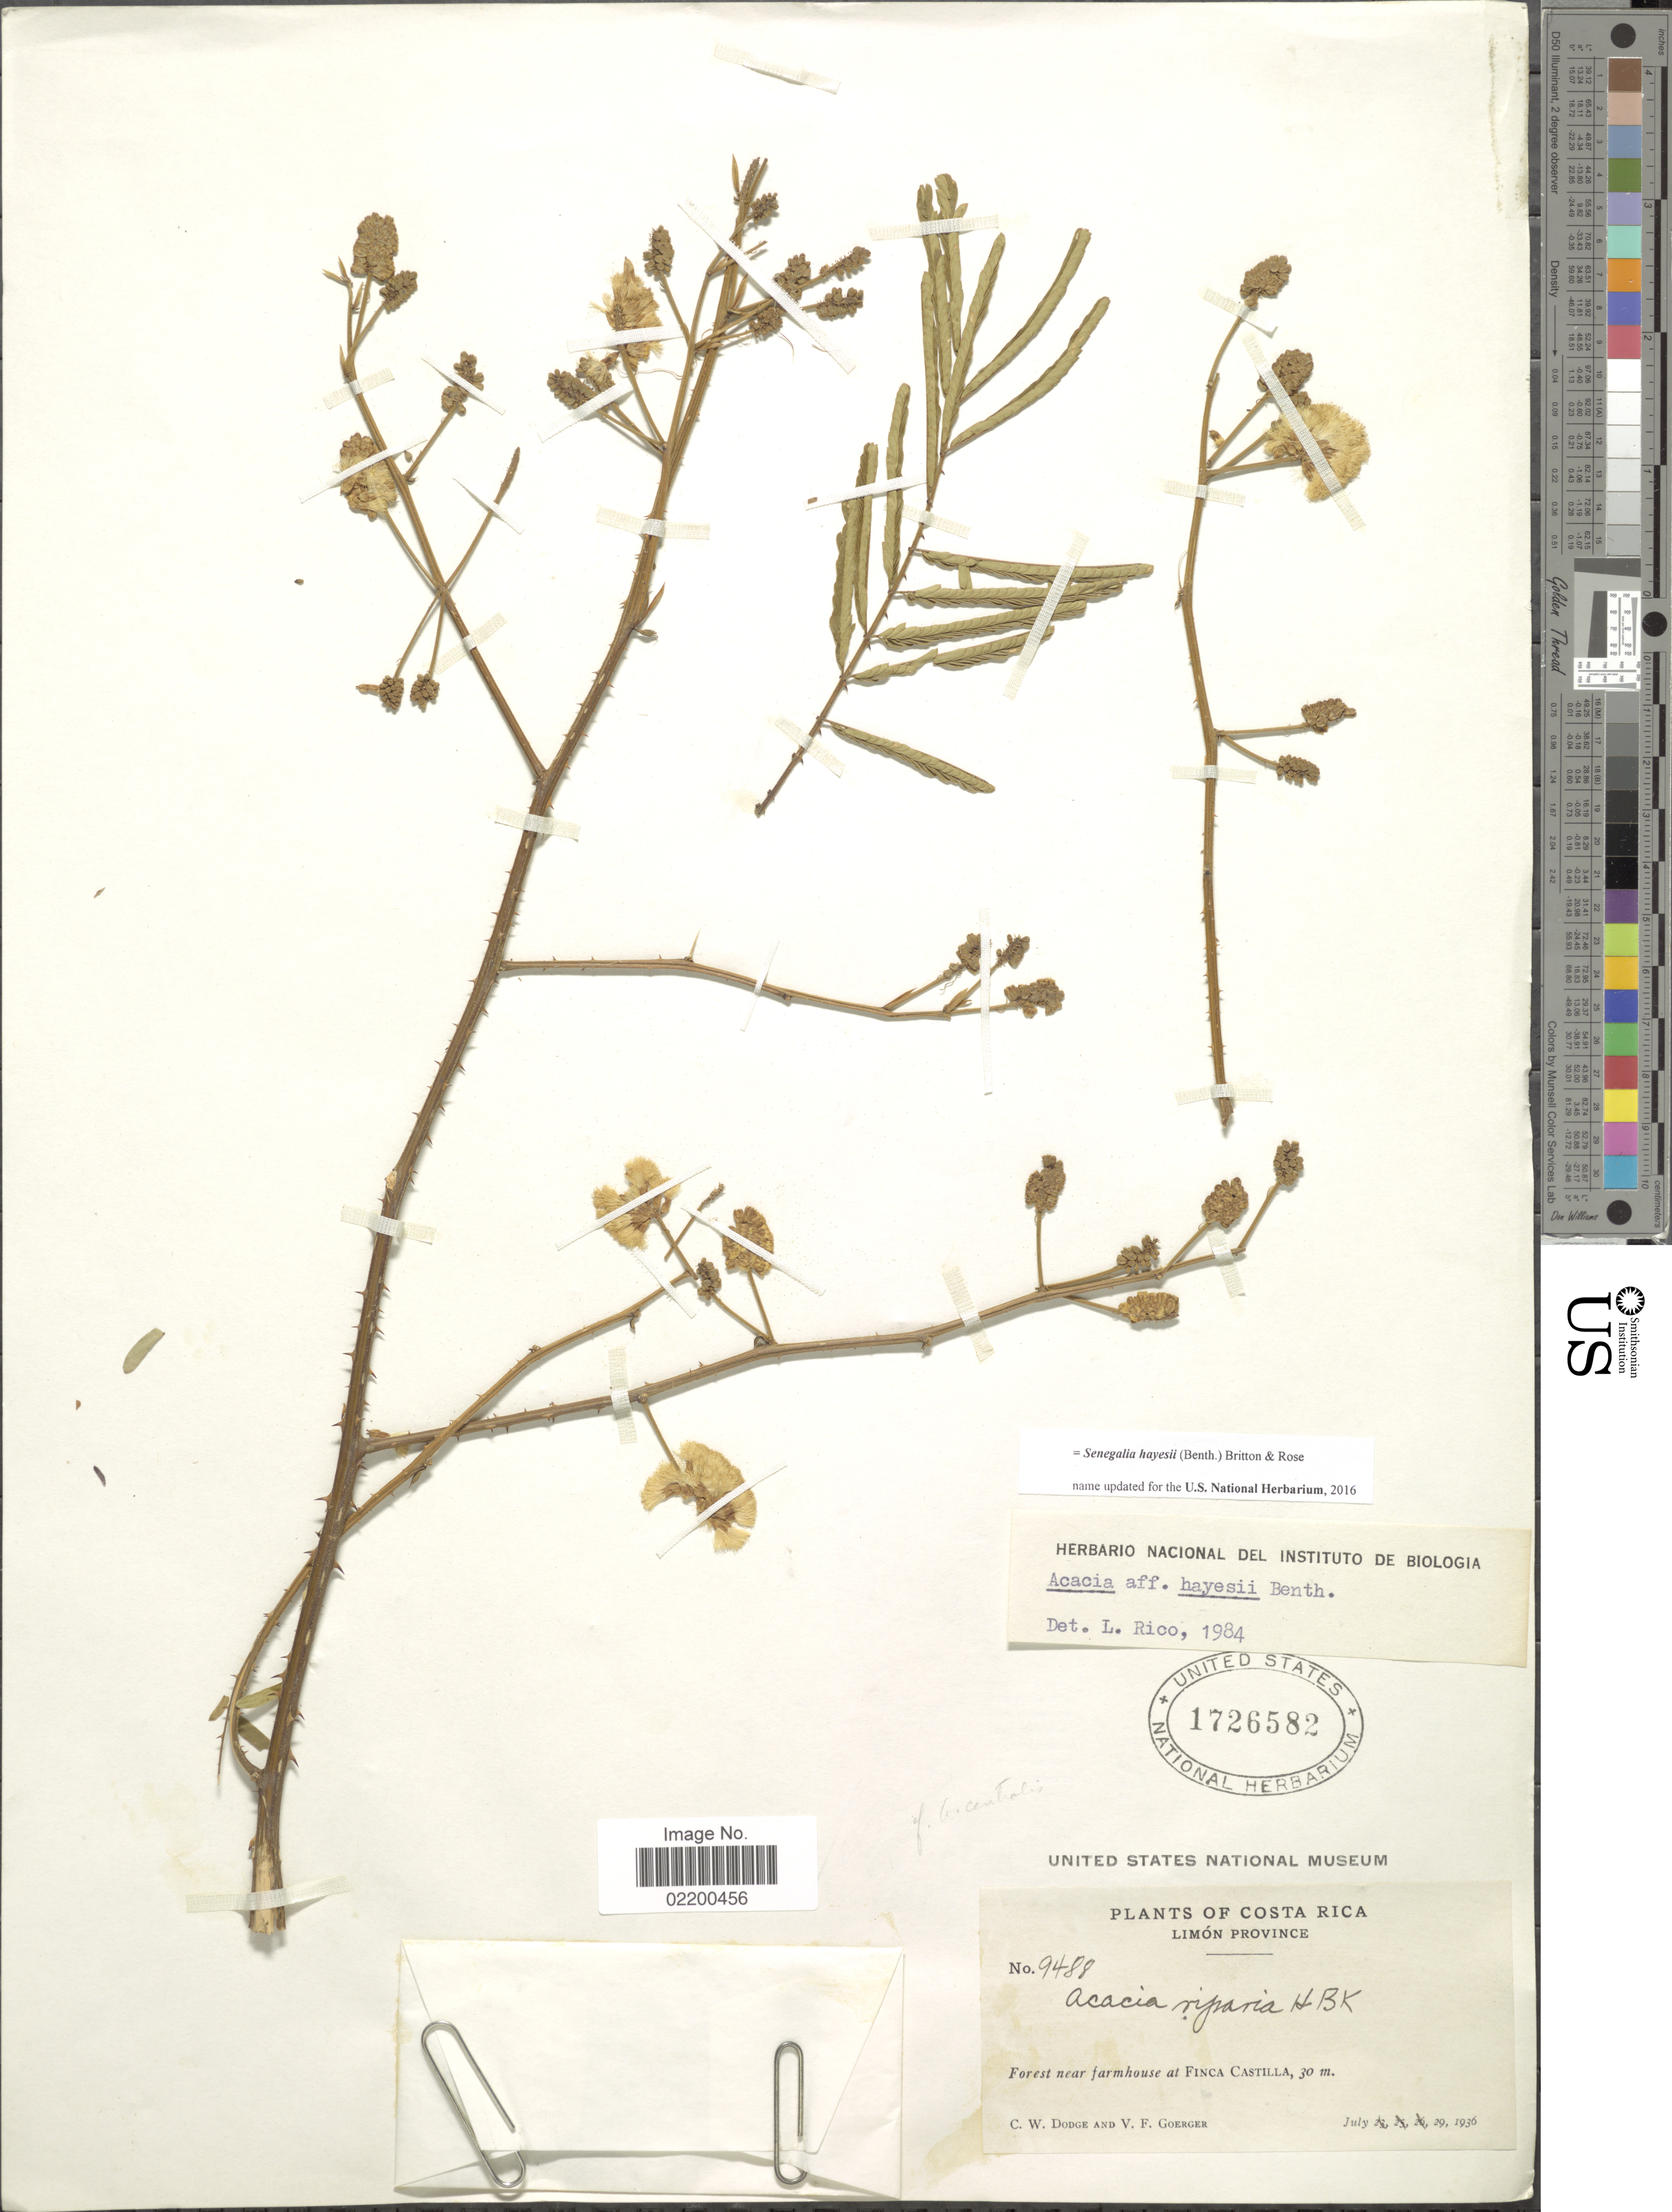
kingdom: Plantae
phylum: Tracheophyta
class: Magnoliopsida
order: Fabales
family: Fabaceae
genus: Senegalia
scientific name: Senegalia hayesii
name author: (Benth.) Britton & Rose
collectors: C. Dodge & V. Goerger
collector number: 9488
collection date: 1936-07-29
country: Costa Rica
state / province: Limón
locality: Limon Province, Forest near jarmhouse at Finca Castilla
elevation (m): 30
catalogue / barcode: US 1726582